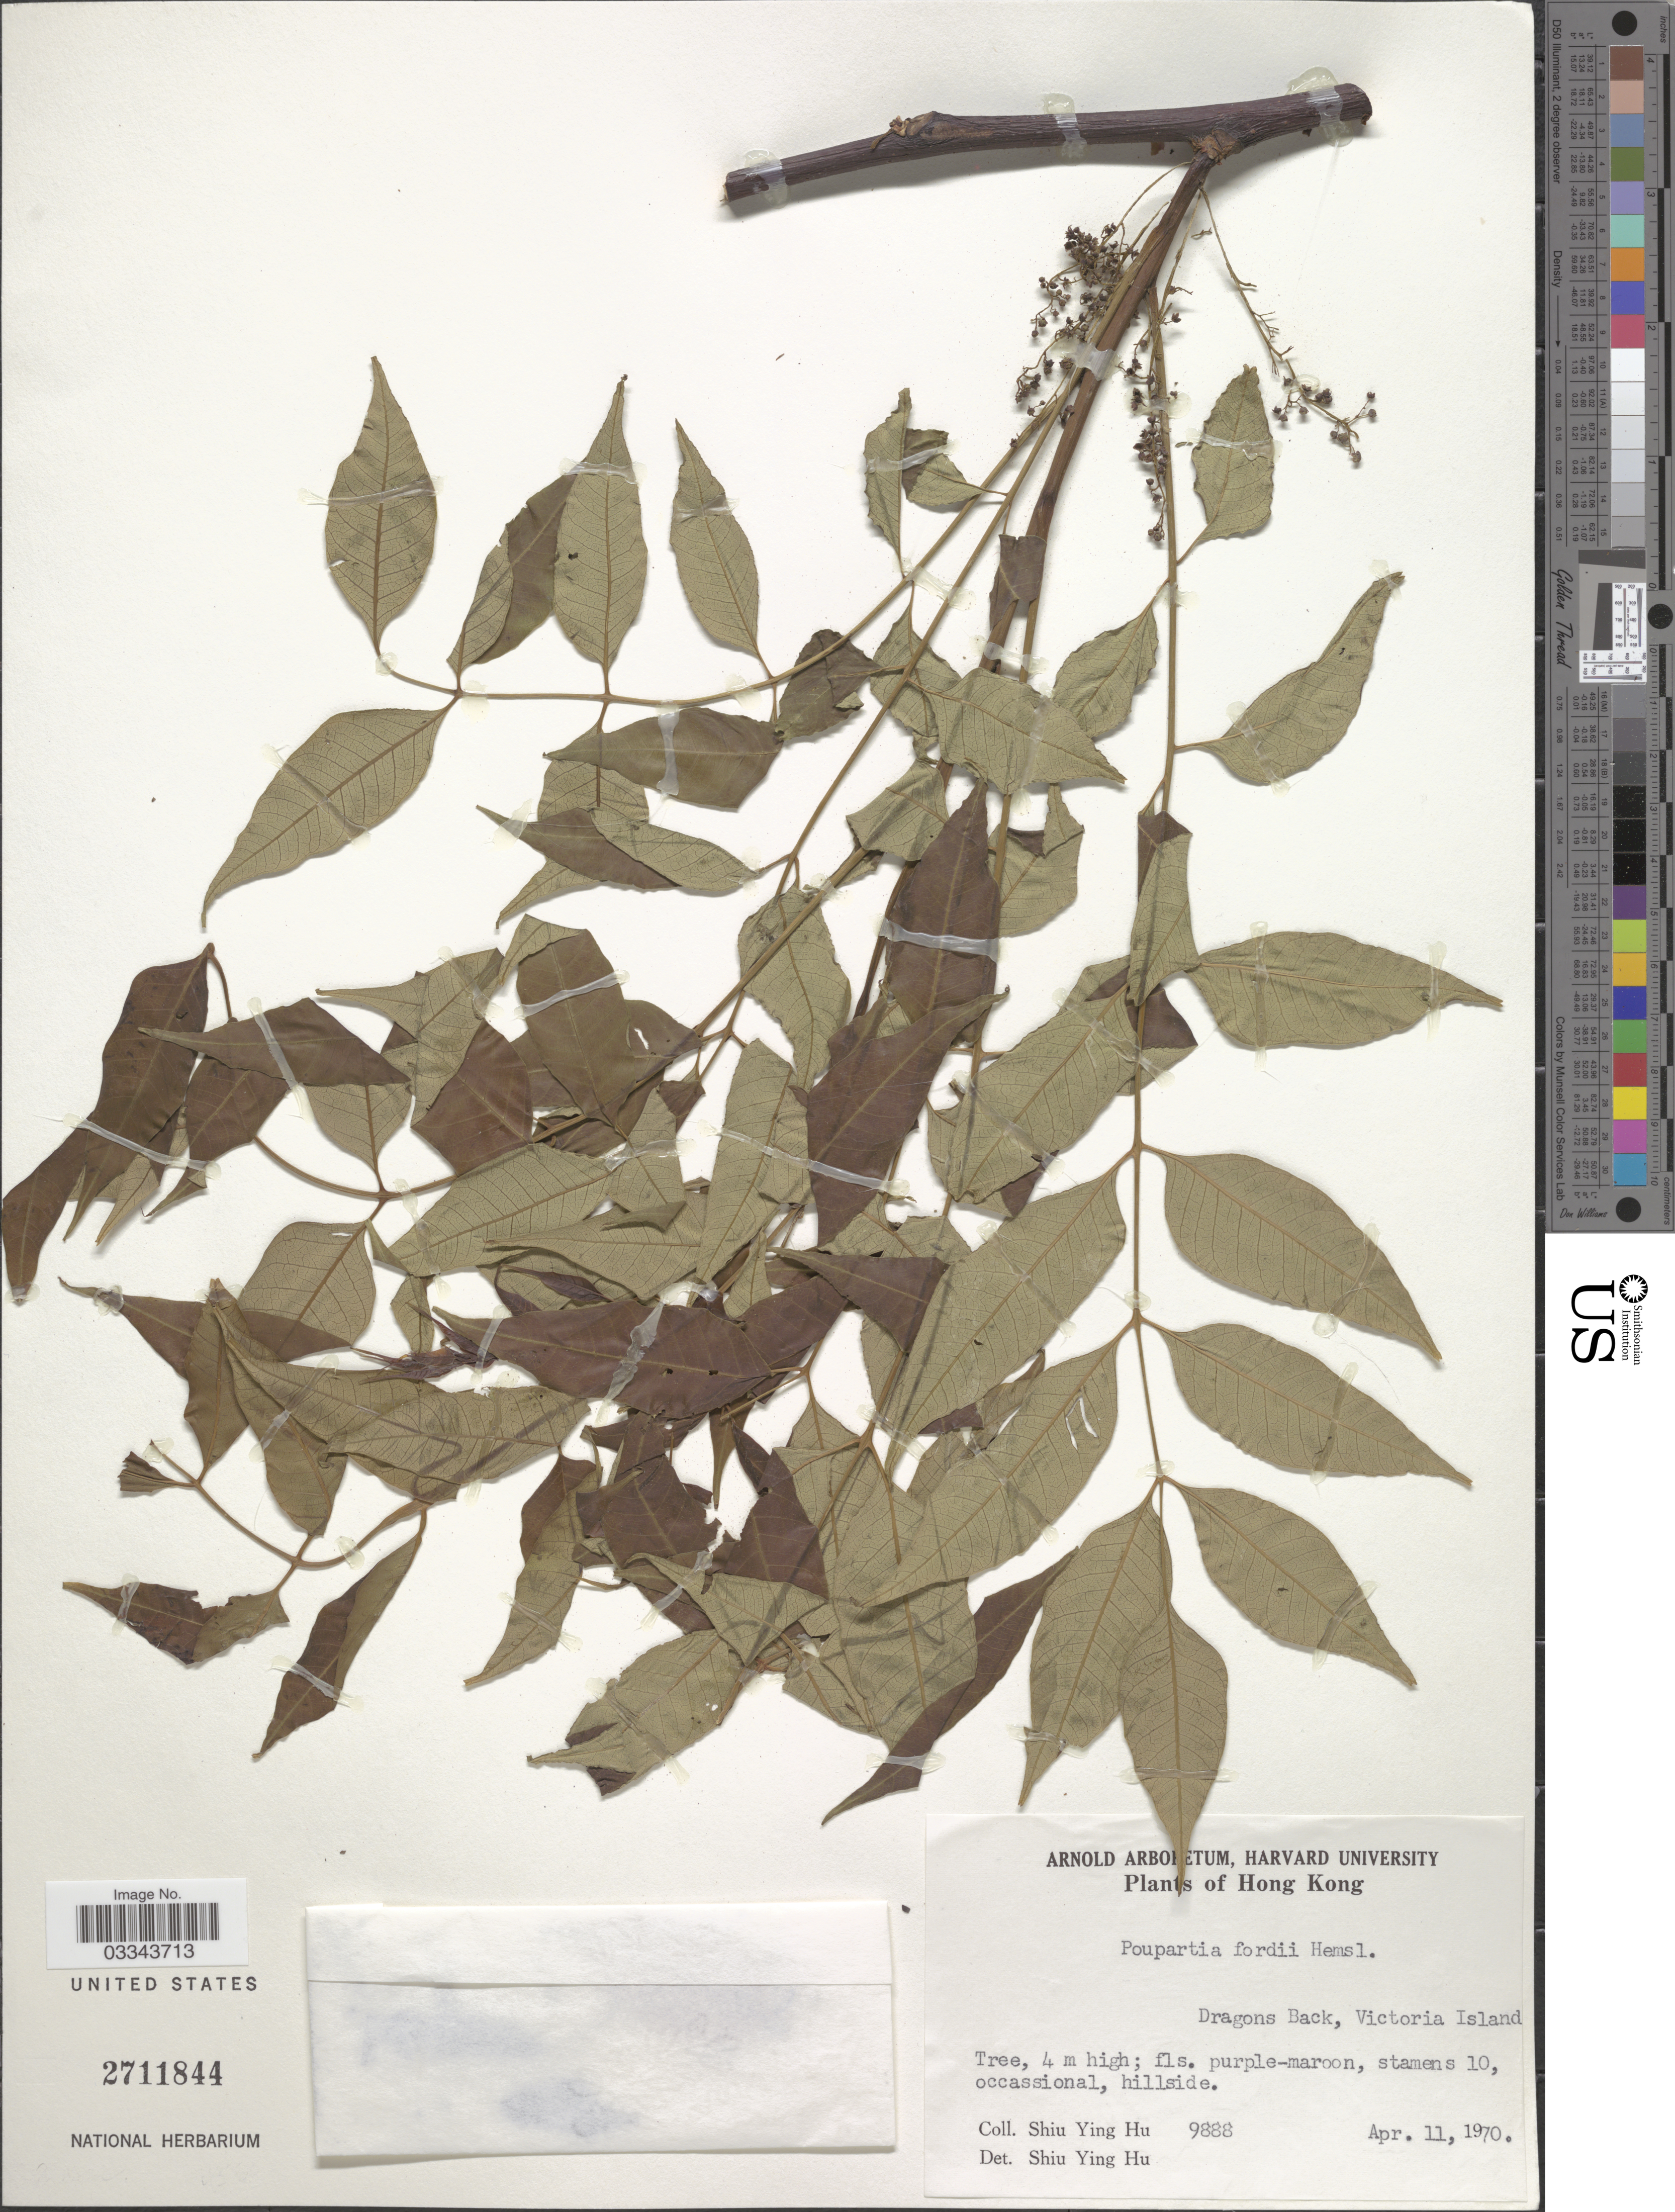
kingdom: Plantae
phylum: Tracheophyta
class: Magnoliopsida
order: Sapindales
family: Anacardiaceae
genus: Choerospondias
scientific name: Choerospondias axillaris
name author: (Roxb.) B.L. Burtt & A.W. Hill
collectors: S. Y. Hu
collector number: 9888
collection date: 1970-04-11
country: China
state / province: Hong Kong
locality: Dragons Back, Victoria Island.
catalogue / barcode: US 2711844